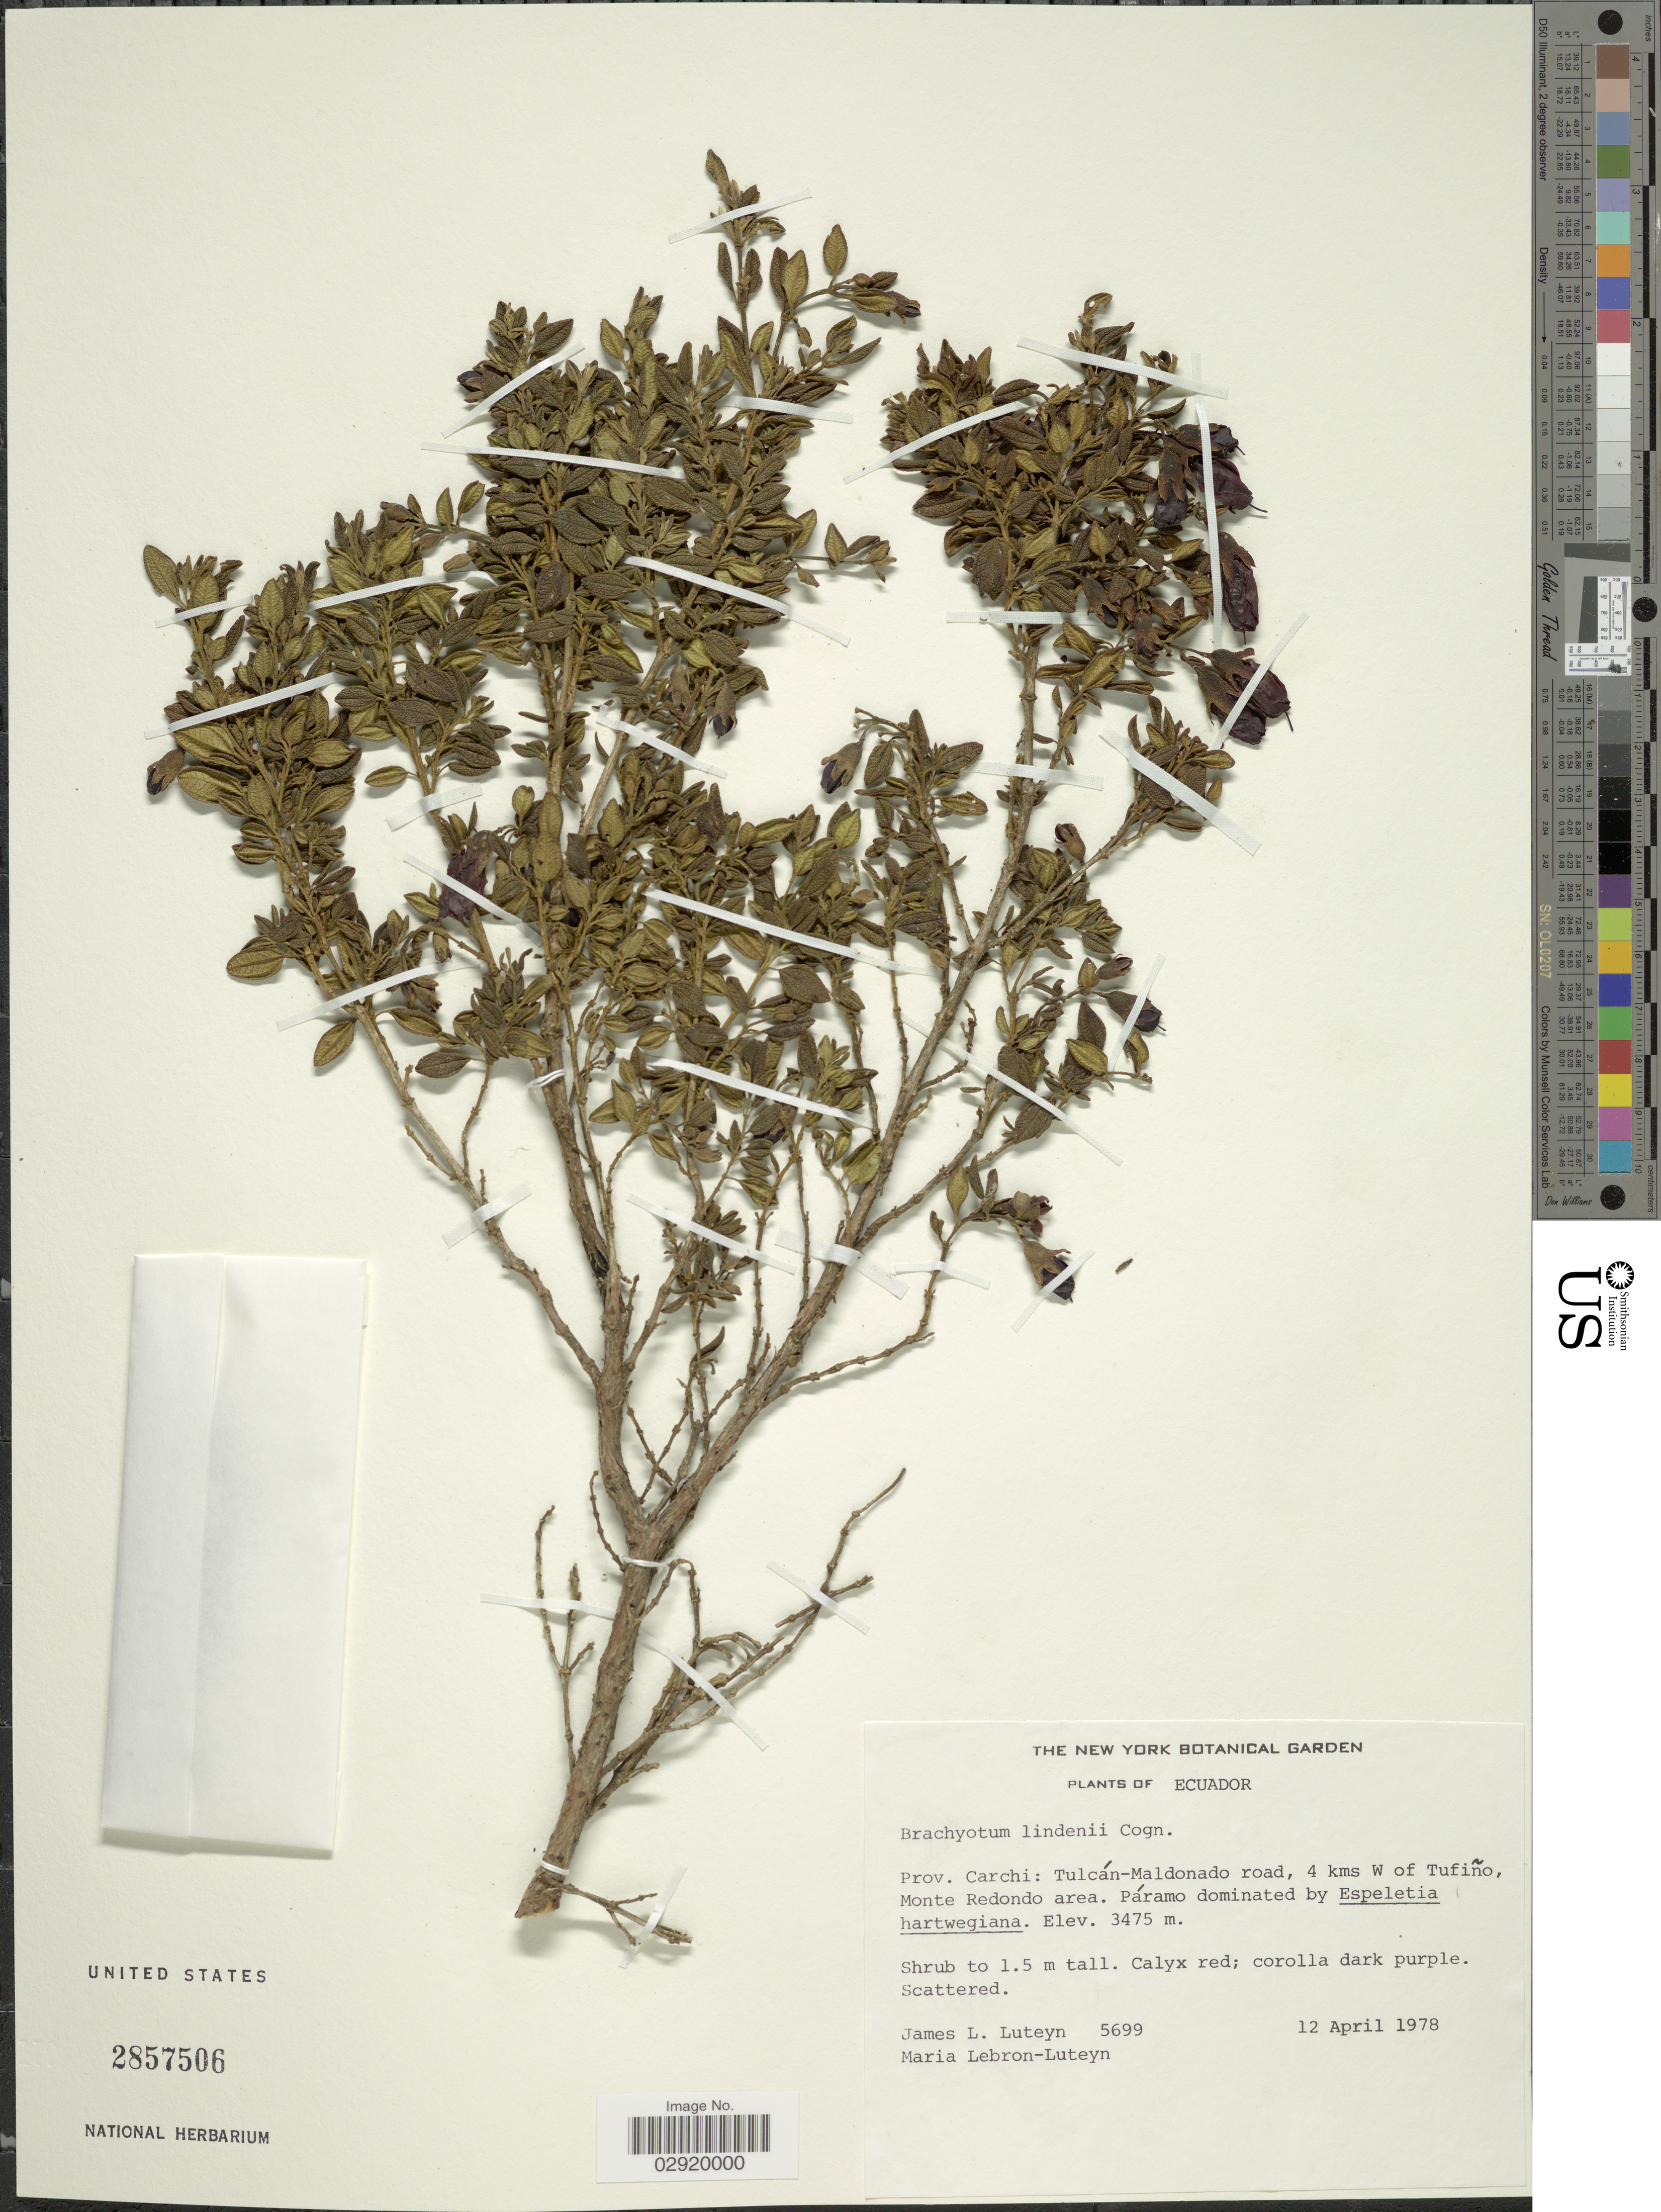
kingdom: Plantae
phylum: Tracheophyta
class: Magnoliopsida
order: Myrtales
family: Melastomataceae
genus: Brachyotum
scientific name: Brachyotum lindenii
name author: Cogn.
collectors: J. Luteyn & M. L. Lebrón-Luteyn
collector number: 5699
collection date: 1978-04-12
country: Ecuador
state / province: Carchi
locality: Tulcán-Maldonado road, 4 kms W of Tufiño, Monte Redondo area. Páramo.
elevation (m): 3475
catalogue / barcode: US 2857506